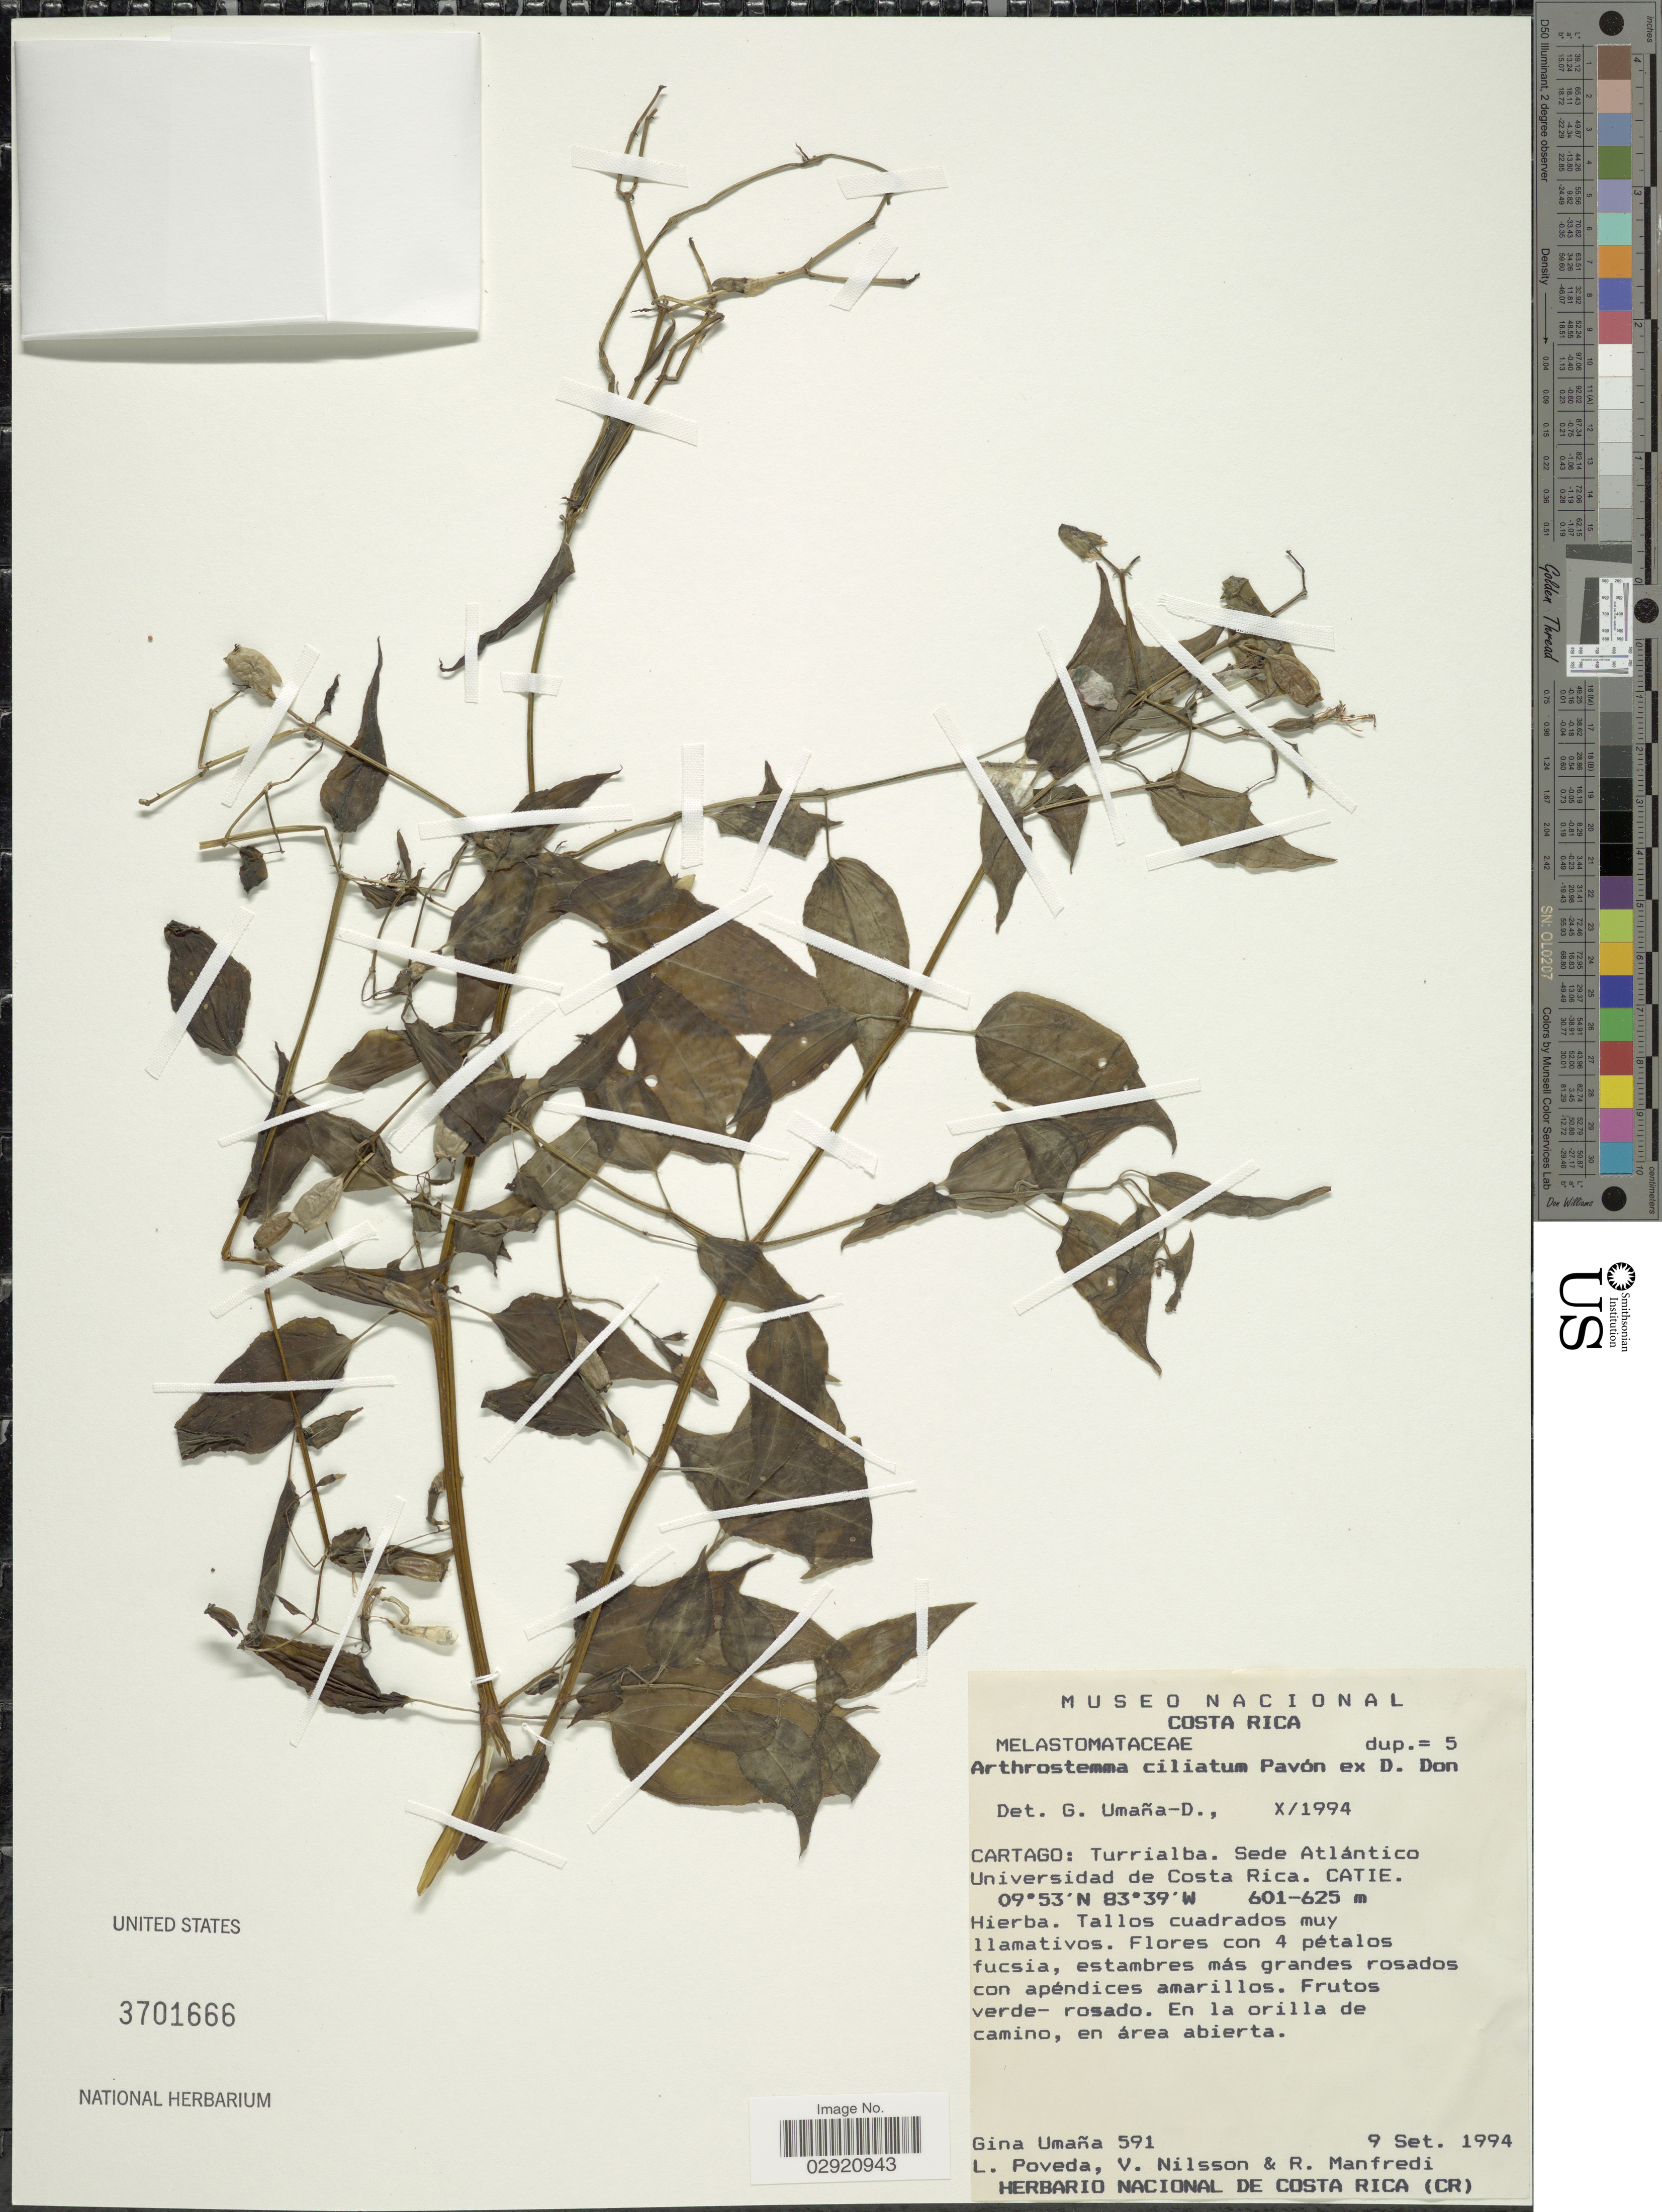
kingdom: Plantae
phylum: Tracheophyta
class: Magnoliopsida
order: Myrtales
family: Melastomataceae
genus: Arthrostemma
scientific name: Arthrostemma ciliatum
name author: Pav. ex D. Don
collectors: G. Umana, L. J. Poveda, V. Nilsson & R. Manfredi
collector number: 591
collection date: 1994-09-09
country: Costa Rica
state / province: Cartago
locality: Turrialba. Sede Atlántico Universidad de Costa Rica. Catie.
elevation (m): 601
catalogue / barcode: US 3701666